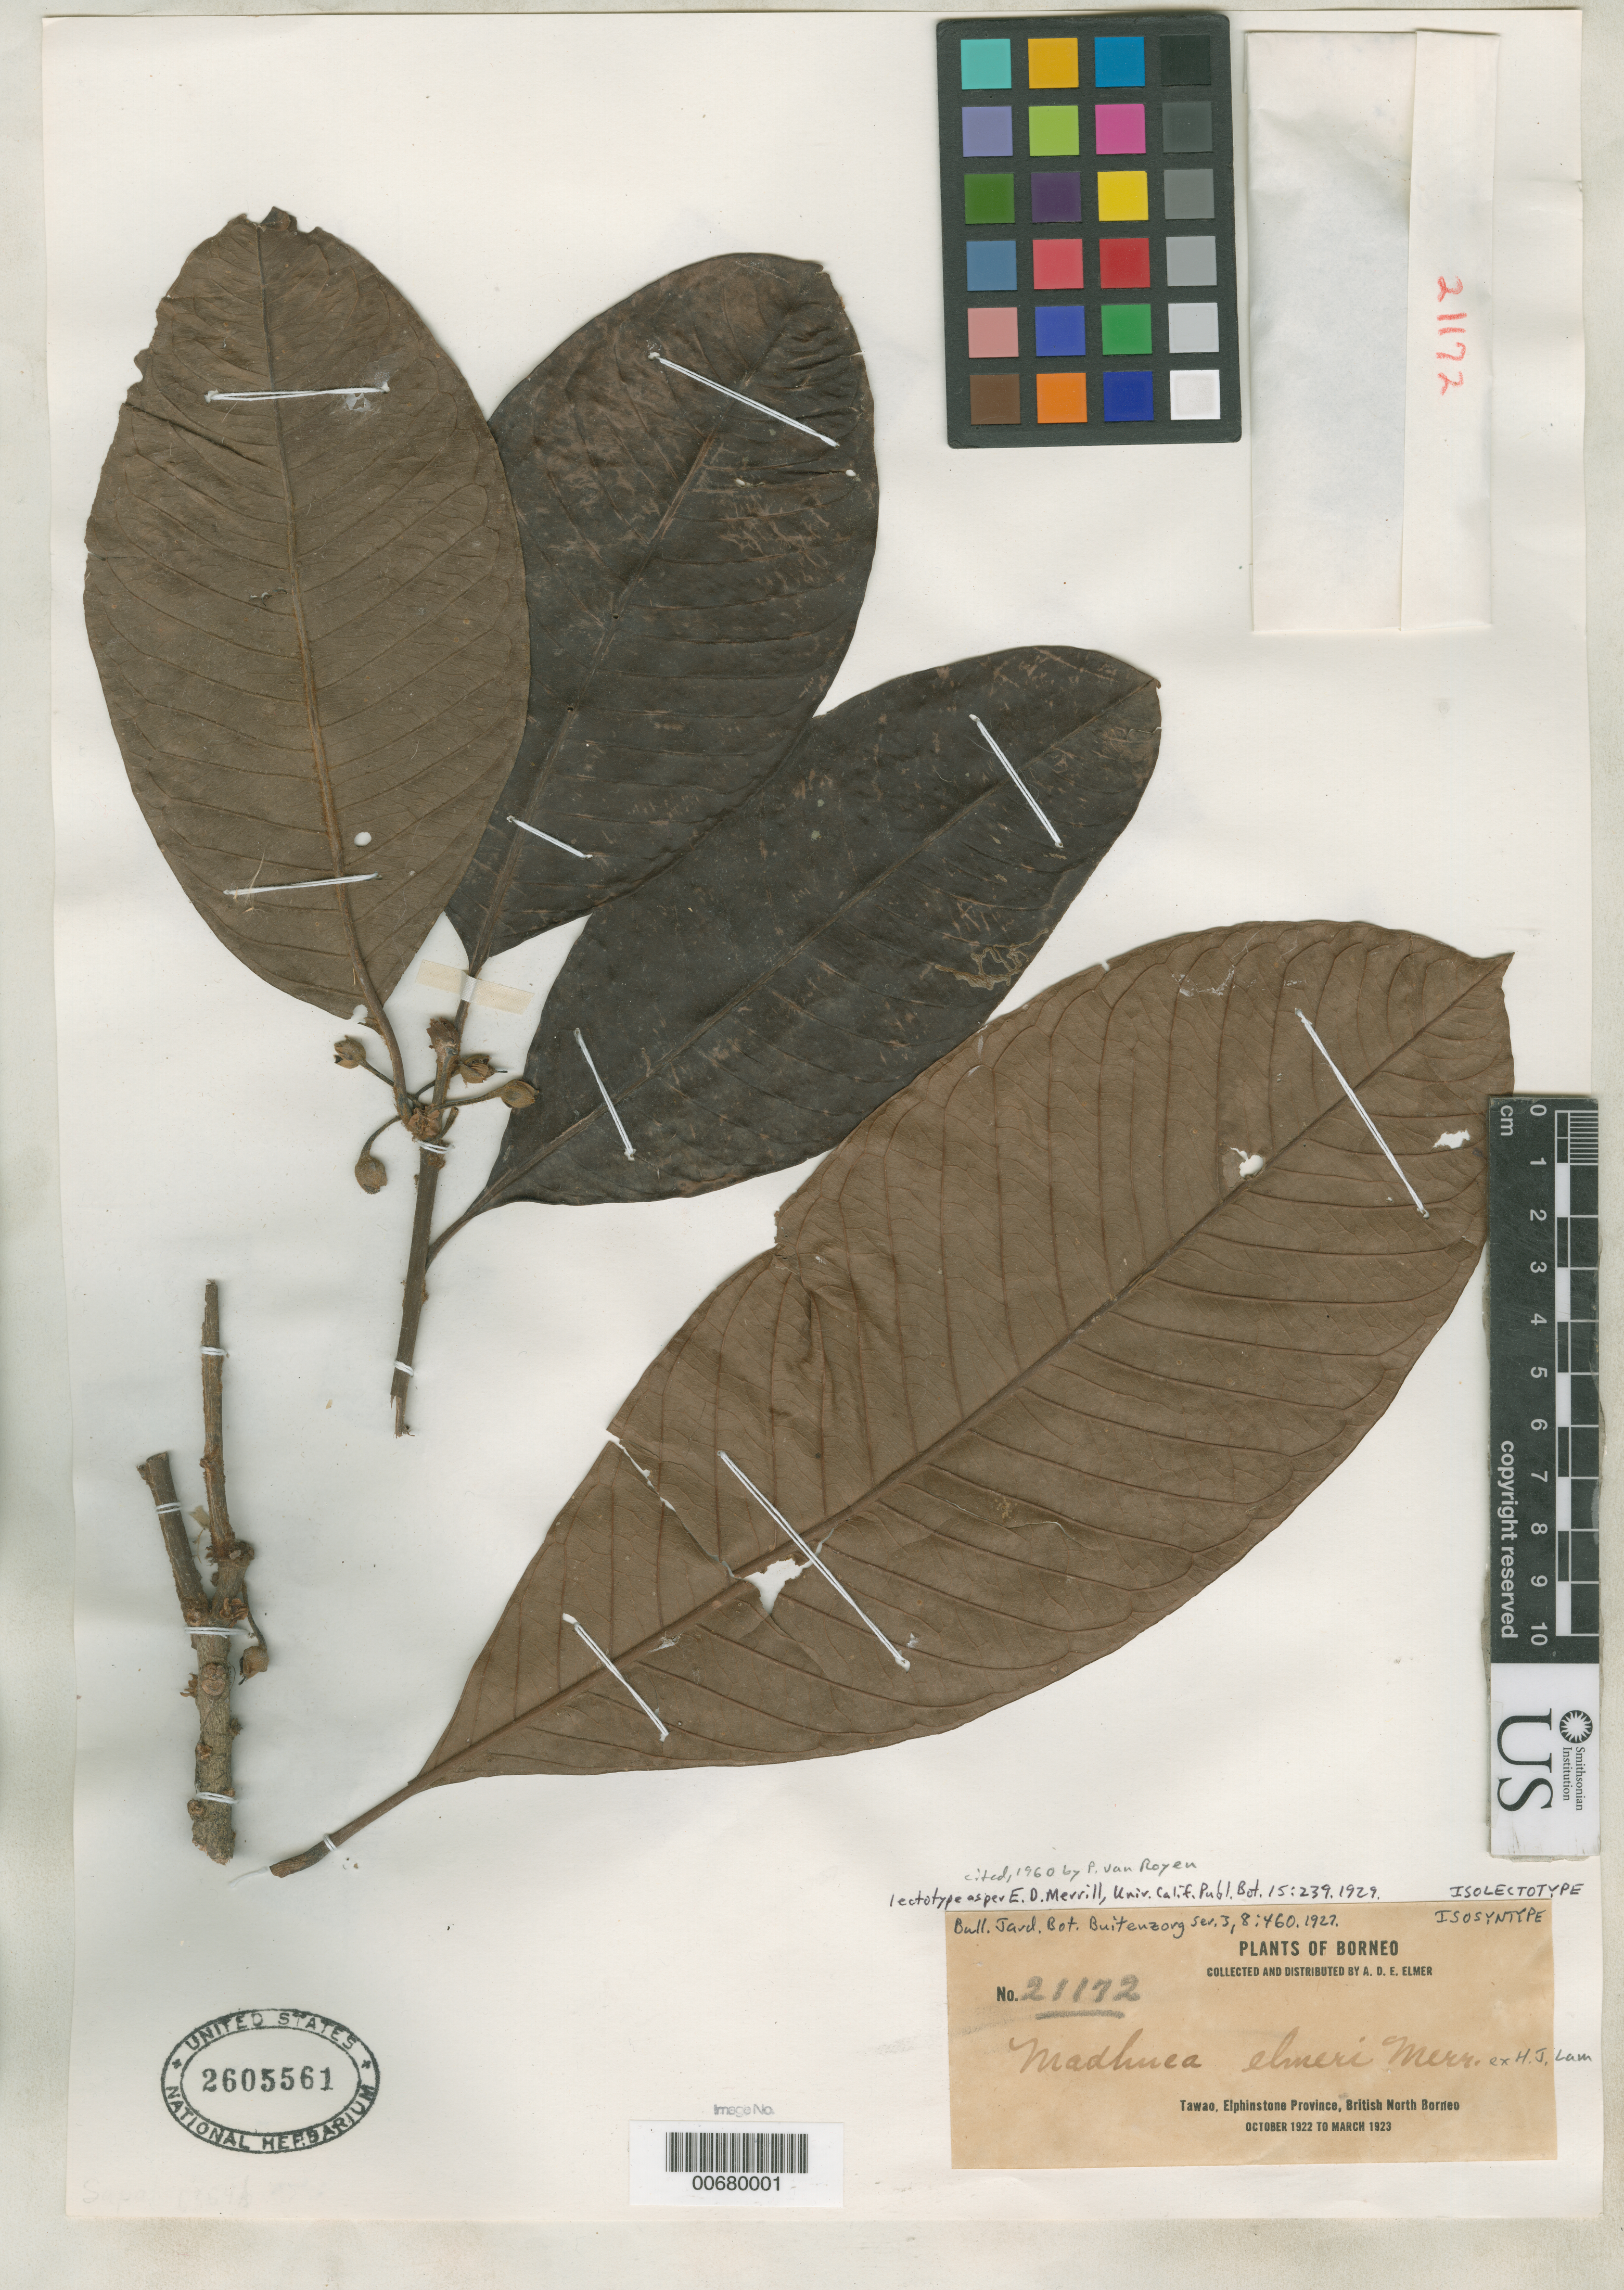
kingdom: Plantae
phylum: Tracheophyta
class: Magnoliopsida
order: Ericales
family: Sapotaceae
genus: Madhuca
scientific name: Madhuca elmeri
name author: Merr.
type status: Isolectotype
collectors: A. D. E. Elmer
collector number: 21172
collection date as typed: Oct 1922 to -- Mar 1923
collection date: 1922-10/1923-03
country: Malaysia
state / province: Sabah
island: Borneo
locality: Tawao, Elphinstone Province, British North Borneo.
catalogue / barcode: US 2605561